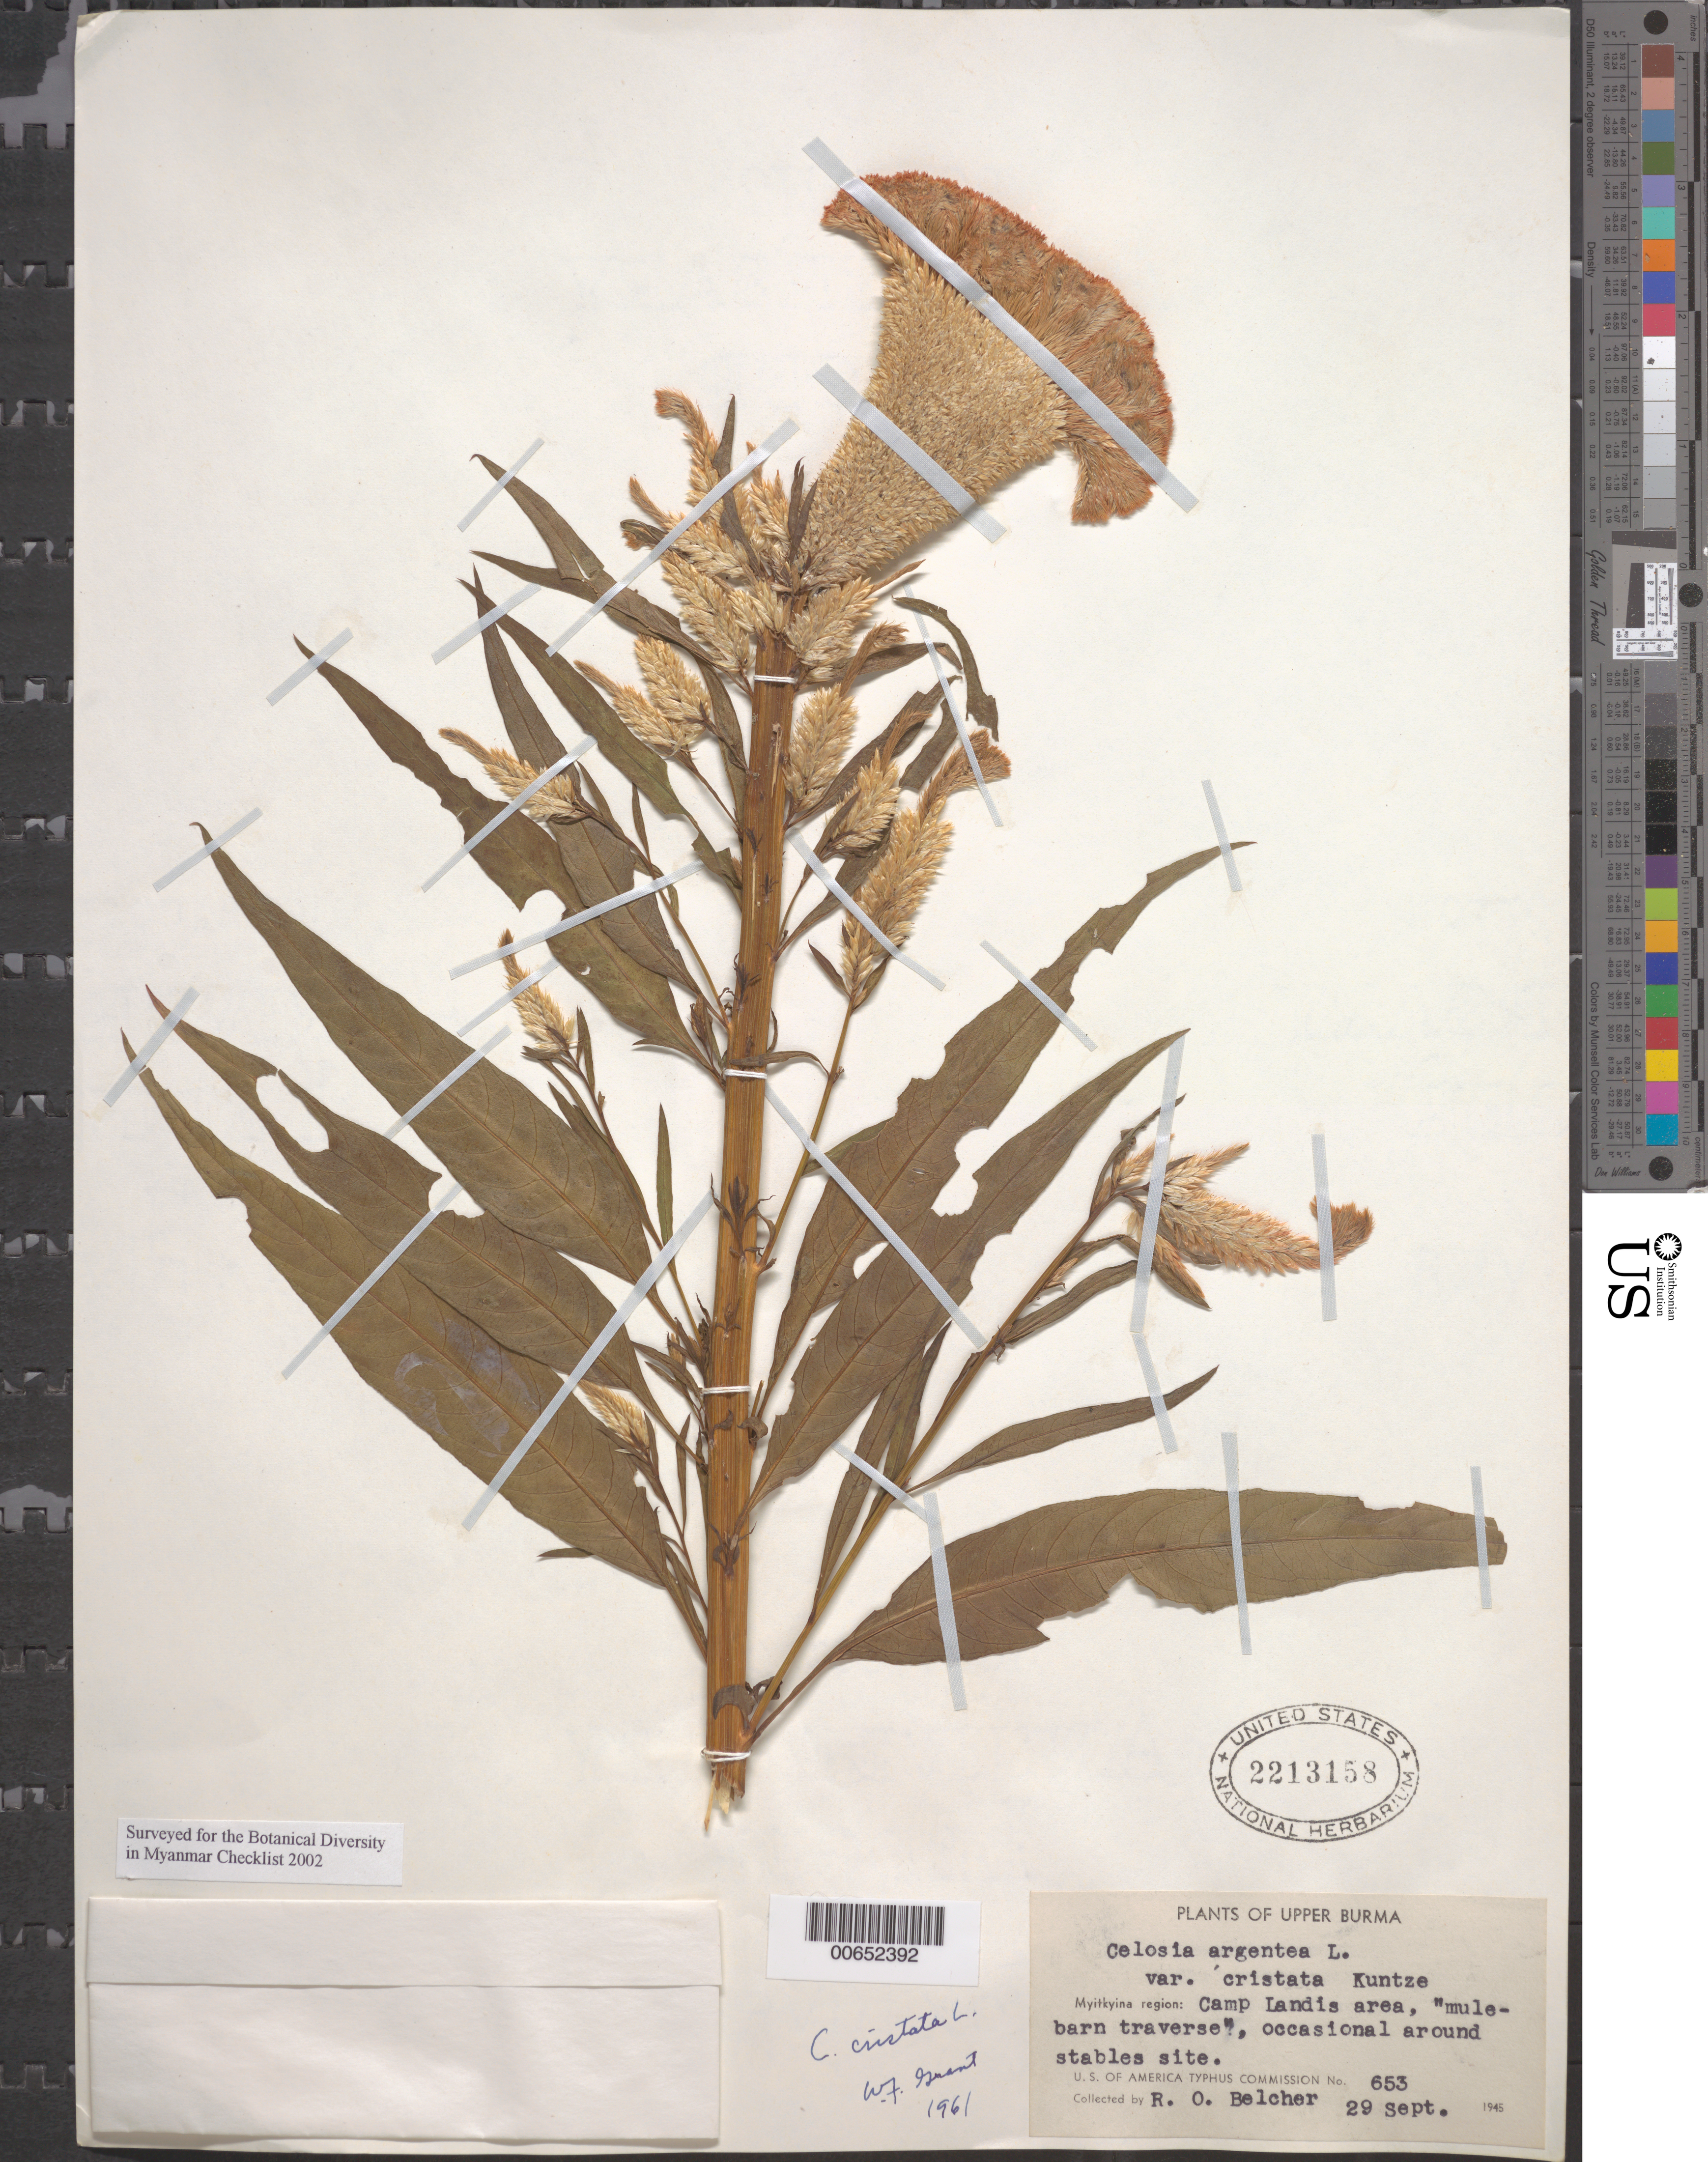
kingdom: Plantae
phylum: Tracheophyta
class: Magnoliopsida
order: Caryophyllales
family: Amaranthaceae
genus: Celosia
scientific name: Celosia argentea var. cristata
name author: (L.) Kuntze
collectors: R. Belcher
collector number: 653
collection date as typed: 29 Sep 1945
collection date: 1945-09-29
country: Myanmar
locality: Upper Burma, Myitkyina region, Camp Landis area, Mule Barn Traverse.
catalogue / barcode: US 2213158